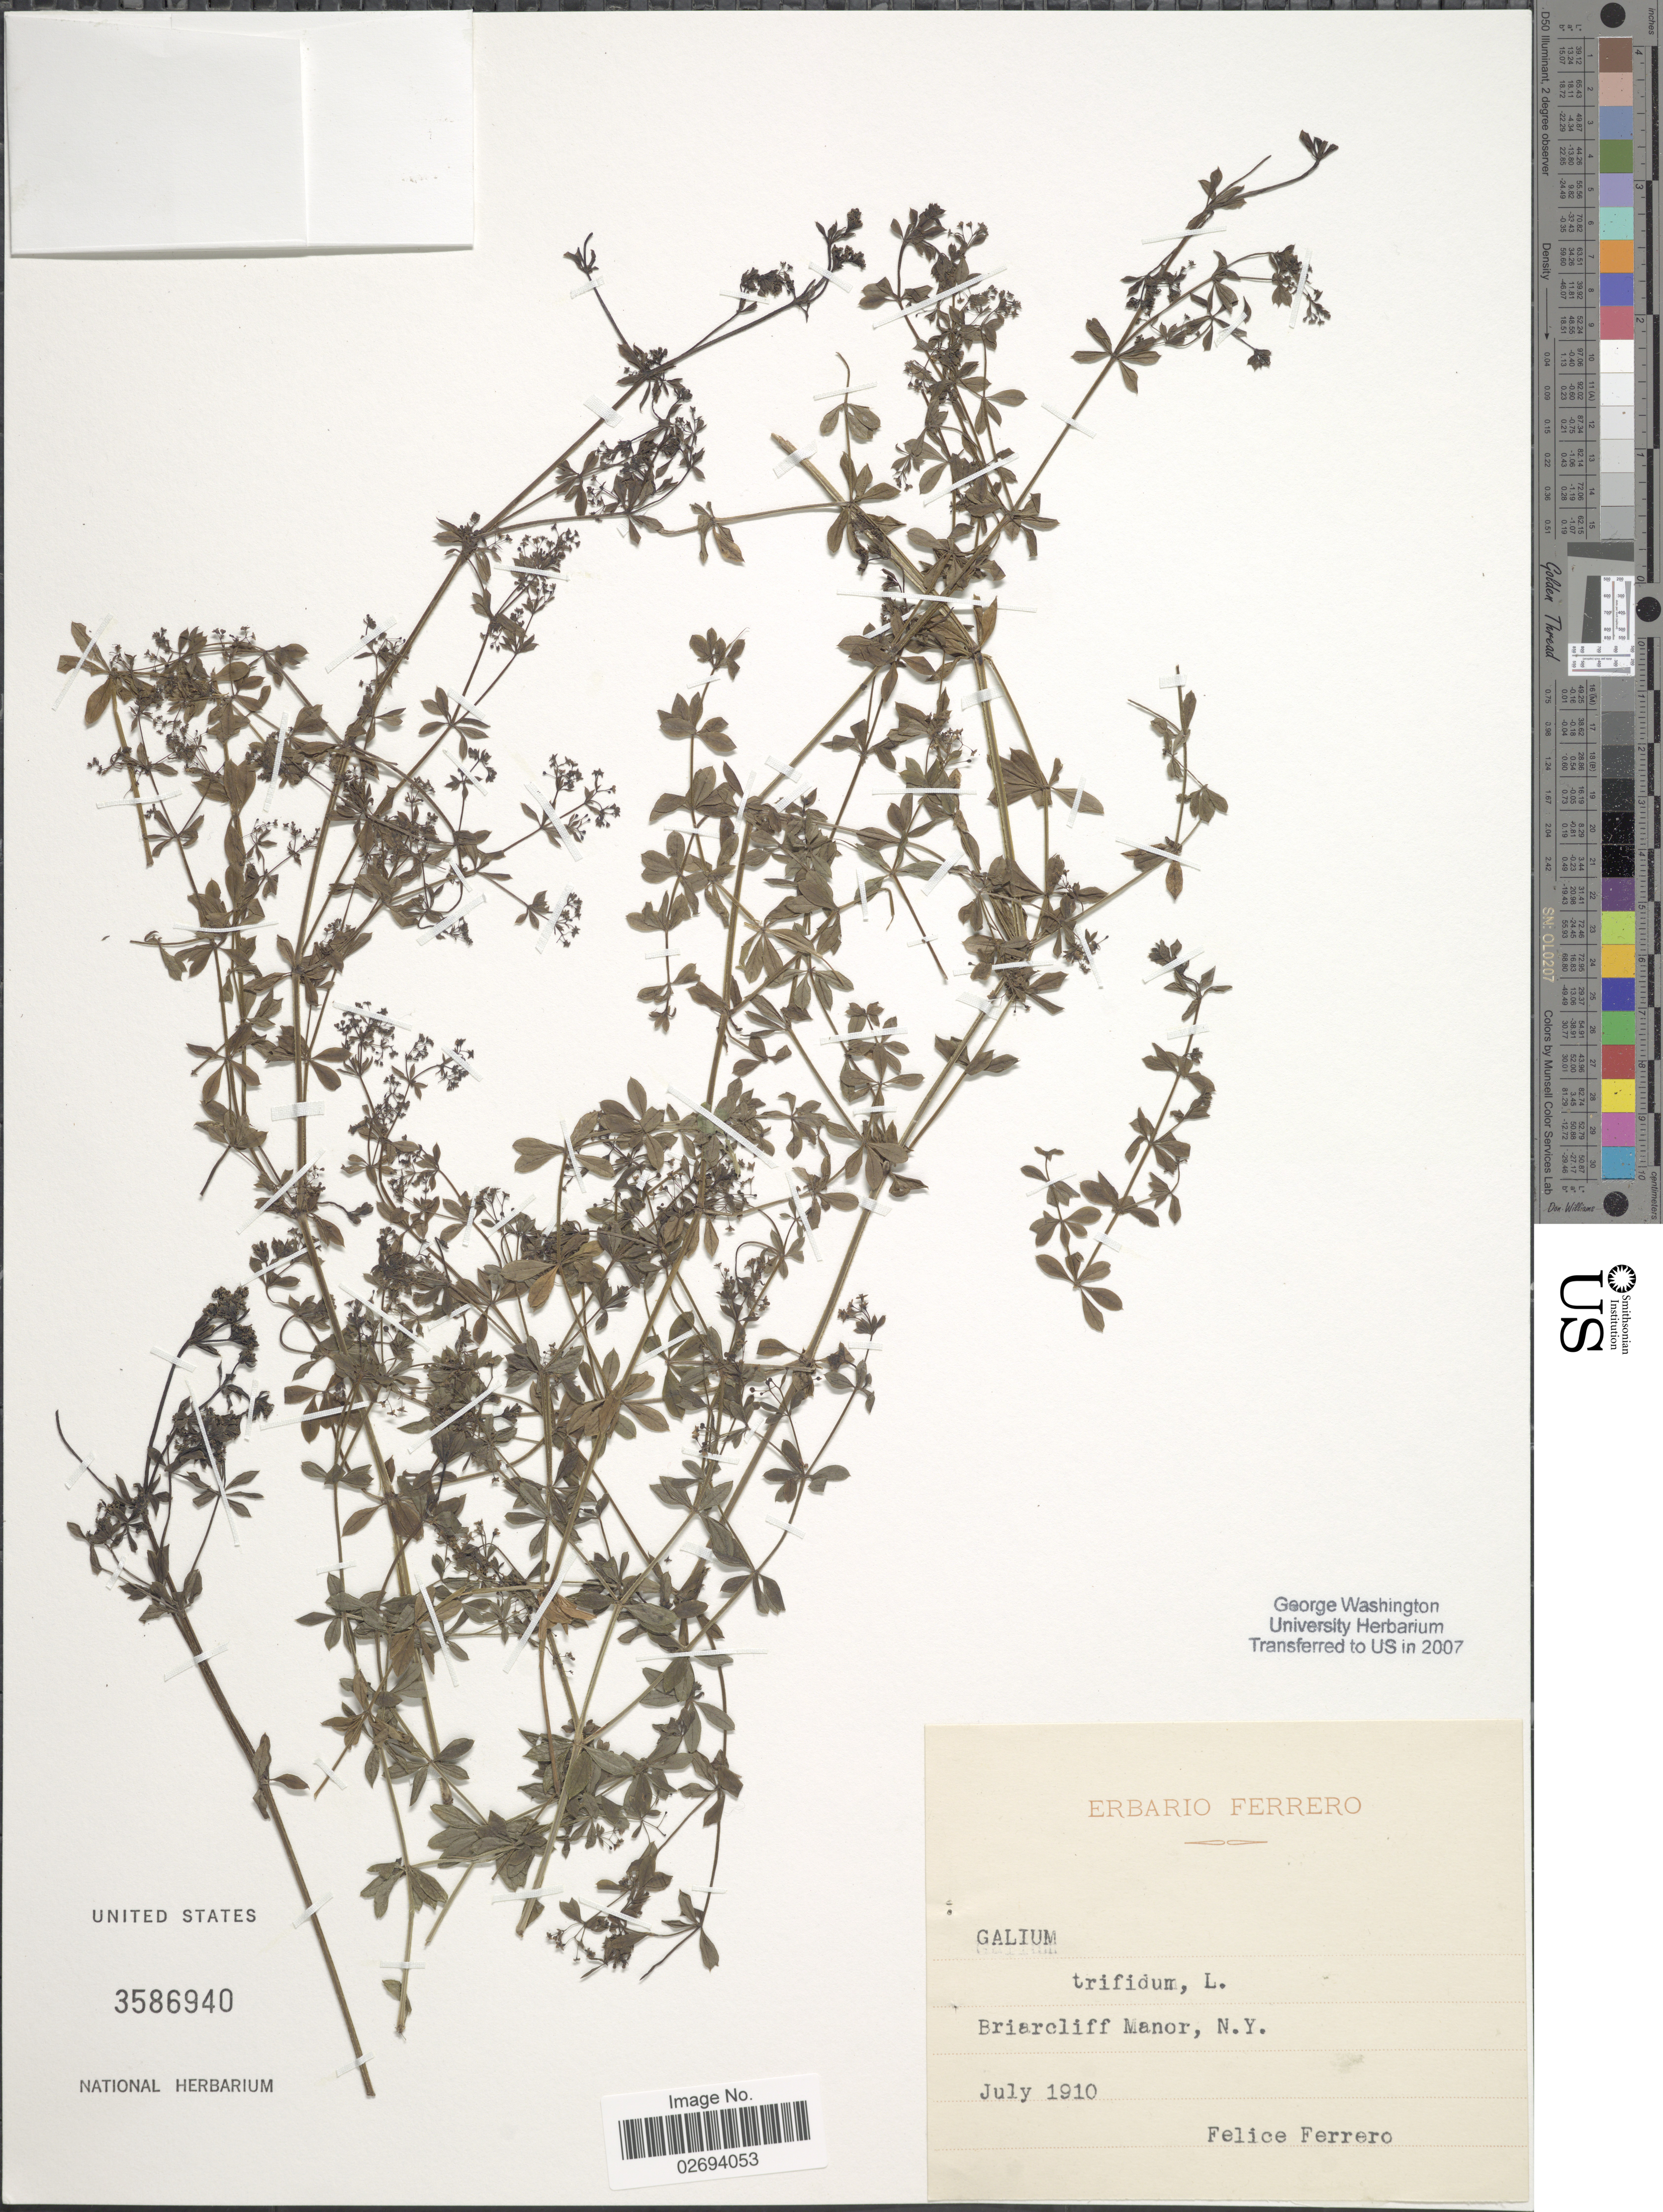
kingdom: Plantae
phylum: Tracheophyta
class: Magnoliopsida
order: Gentianales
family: Rubiaceae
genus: Galium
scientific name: Galium trifidum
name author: L.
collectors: F. Ferrero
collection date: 1910-07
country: United States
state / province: New York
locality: Briarcliff Manor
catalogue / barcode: US 3586940